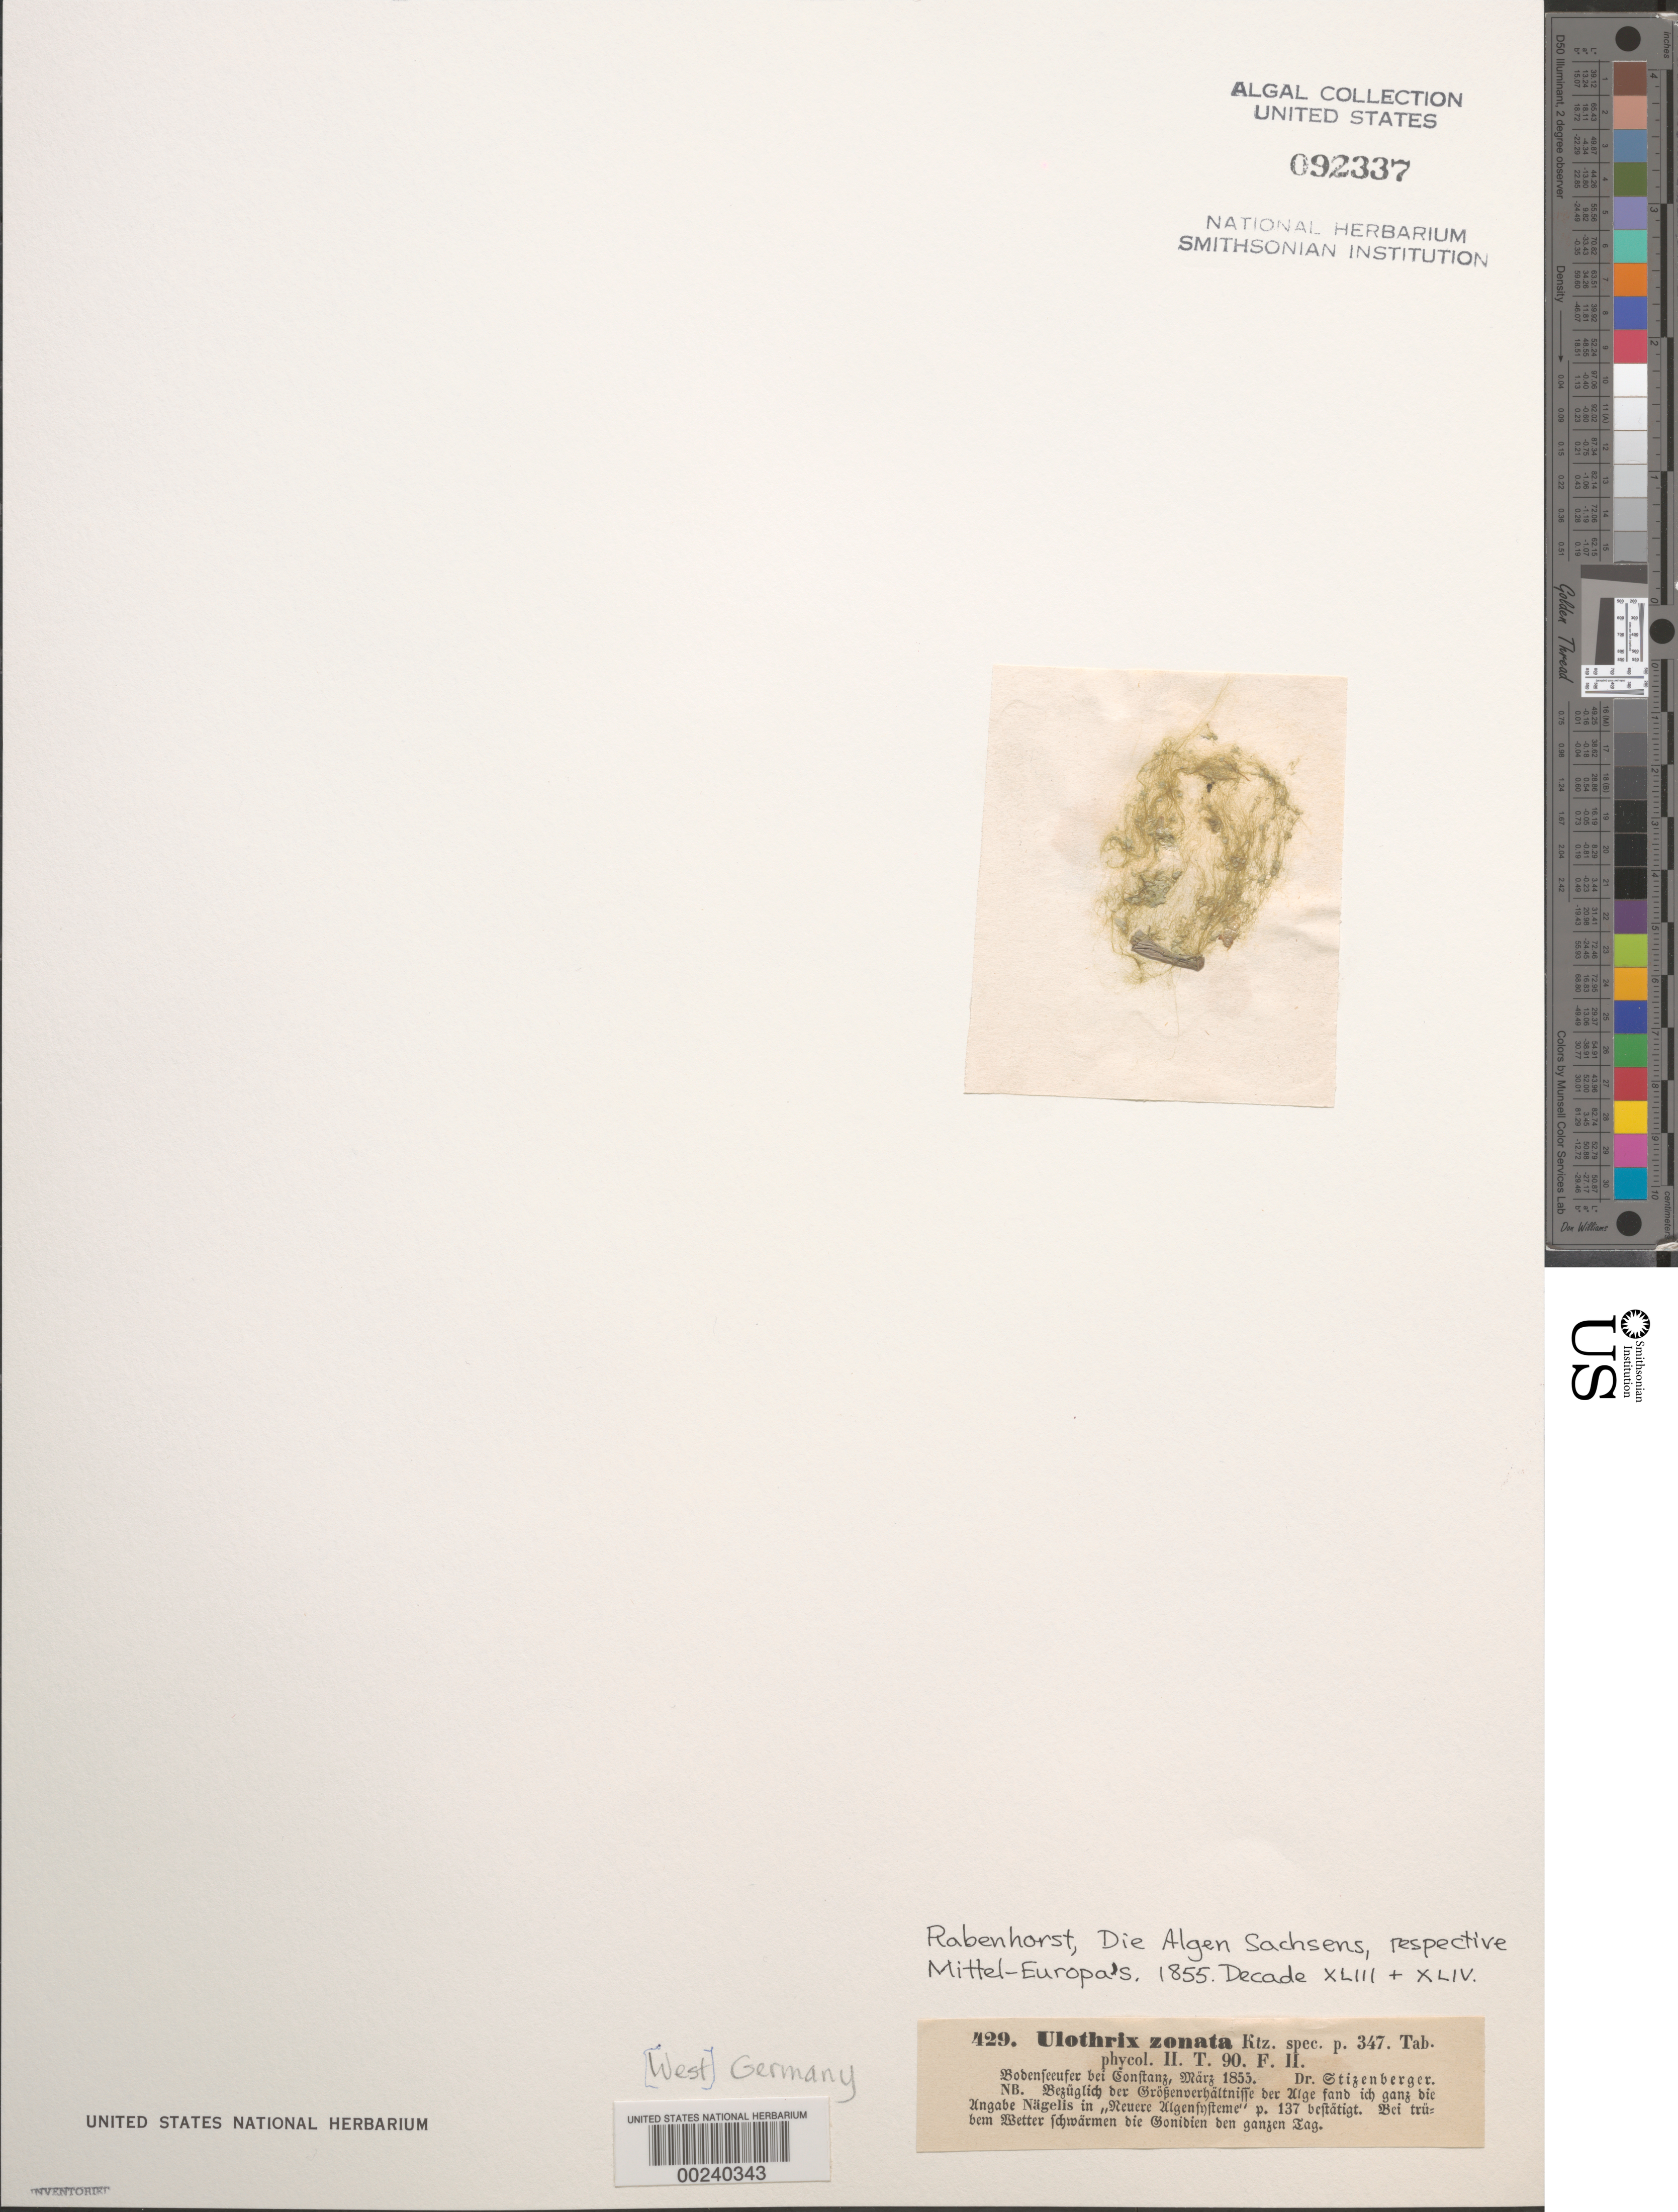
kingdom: Plantae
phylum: Chlorophyta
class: Ulvophyceae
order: Ulotrichales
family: Ulotrichaceae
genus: Ulothrix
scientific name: Ulothrix zonata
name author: (F. Weber & D. Mohr) Kütz.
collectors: E. Stizenberger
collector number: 429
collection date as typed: Mar 1853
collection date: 1853-03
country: Germany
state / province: Baden-wurttemberg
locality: Bodensee shore near konstanz (constanz)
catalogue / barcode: US 92337